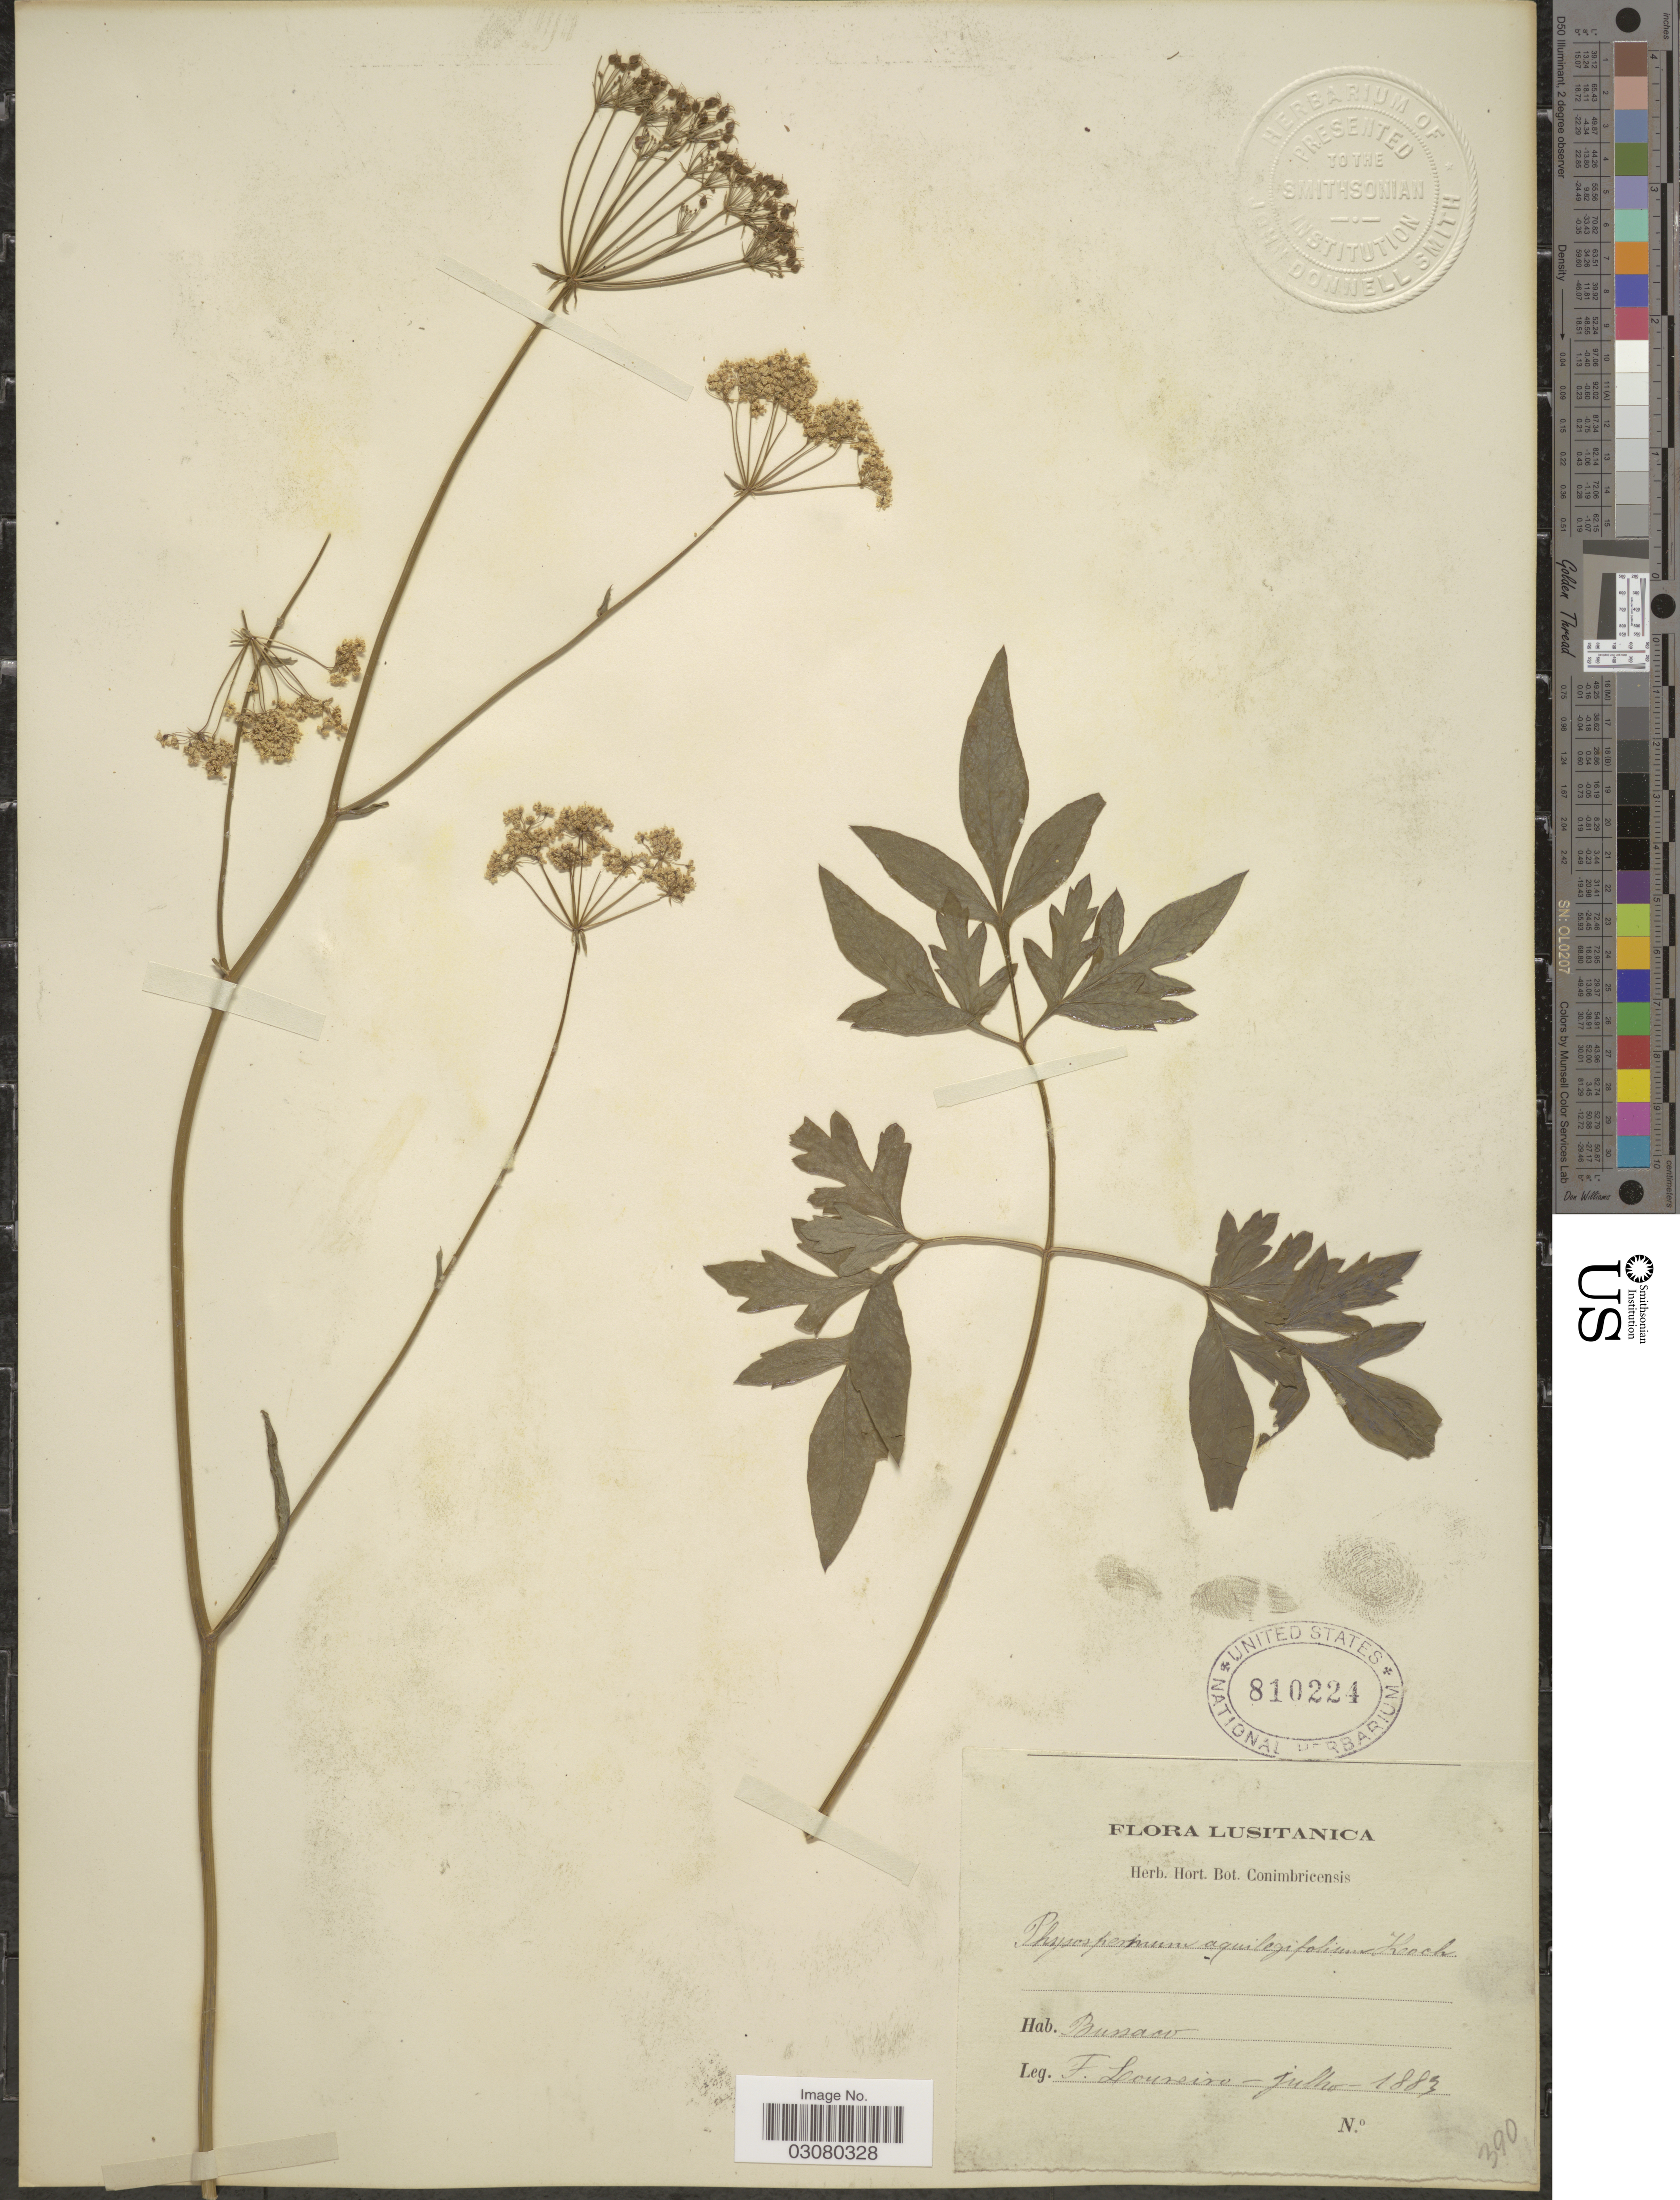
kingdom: Plantae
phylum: Tracheophyta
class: Magnoliopsida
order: Apiales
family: Apiaceae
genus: Physospermum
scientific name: Physospermum aquilegifolium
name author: (All.) W.D.J. Koch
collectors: F. Loureiro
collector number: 390?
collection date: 1883-07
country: Portugal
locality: Lusitanica. Bussaco.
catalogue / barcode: US 810224